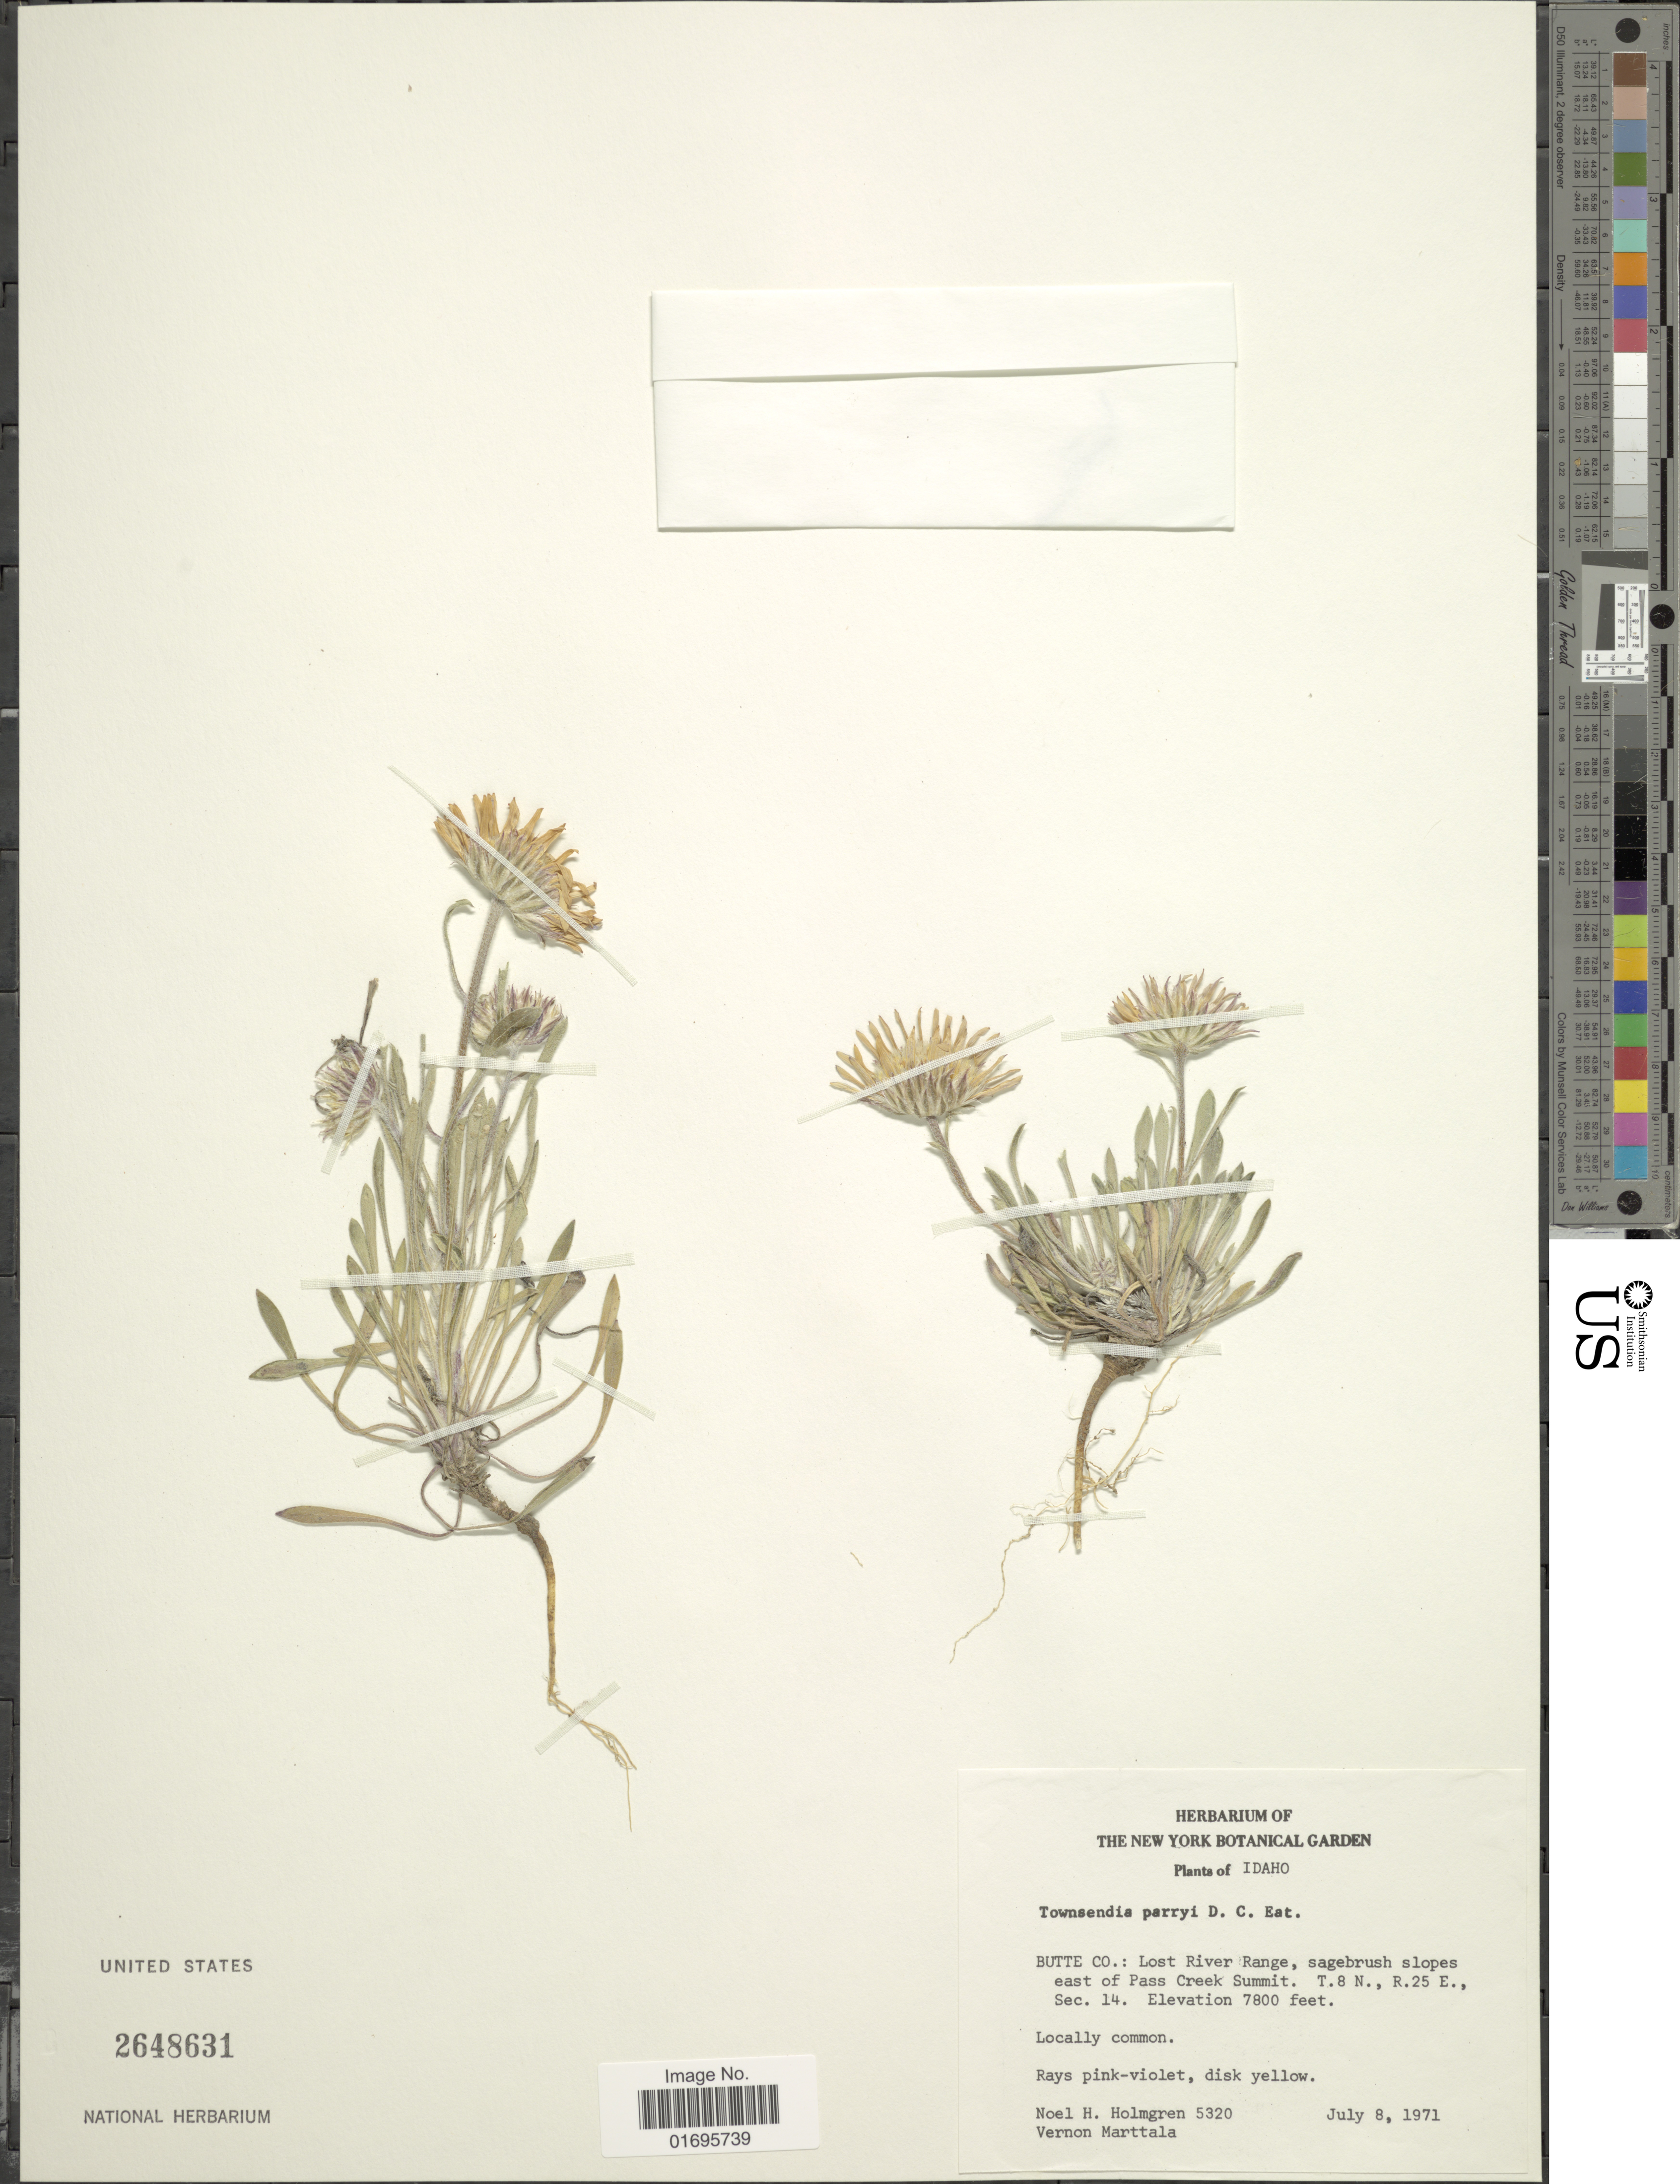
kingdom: Plantae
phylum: Tracheophyta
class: Magnoliopsida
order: Asterales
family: Asteraceae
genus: Townsendia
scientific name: Townsendia parryi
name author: D.C. Eaton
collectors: N. H. Holmgren & V. Marttala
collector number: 5320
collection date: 1971-07-08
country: United States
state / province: Idaho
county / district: Cassia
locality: Lost River Range, sagebrush slopes east of Pass Creek Summit. T. 8 N., R. 25 E., Sec. 14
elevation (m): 2377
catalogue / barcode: US 2648631